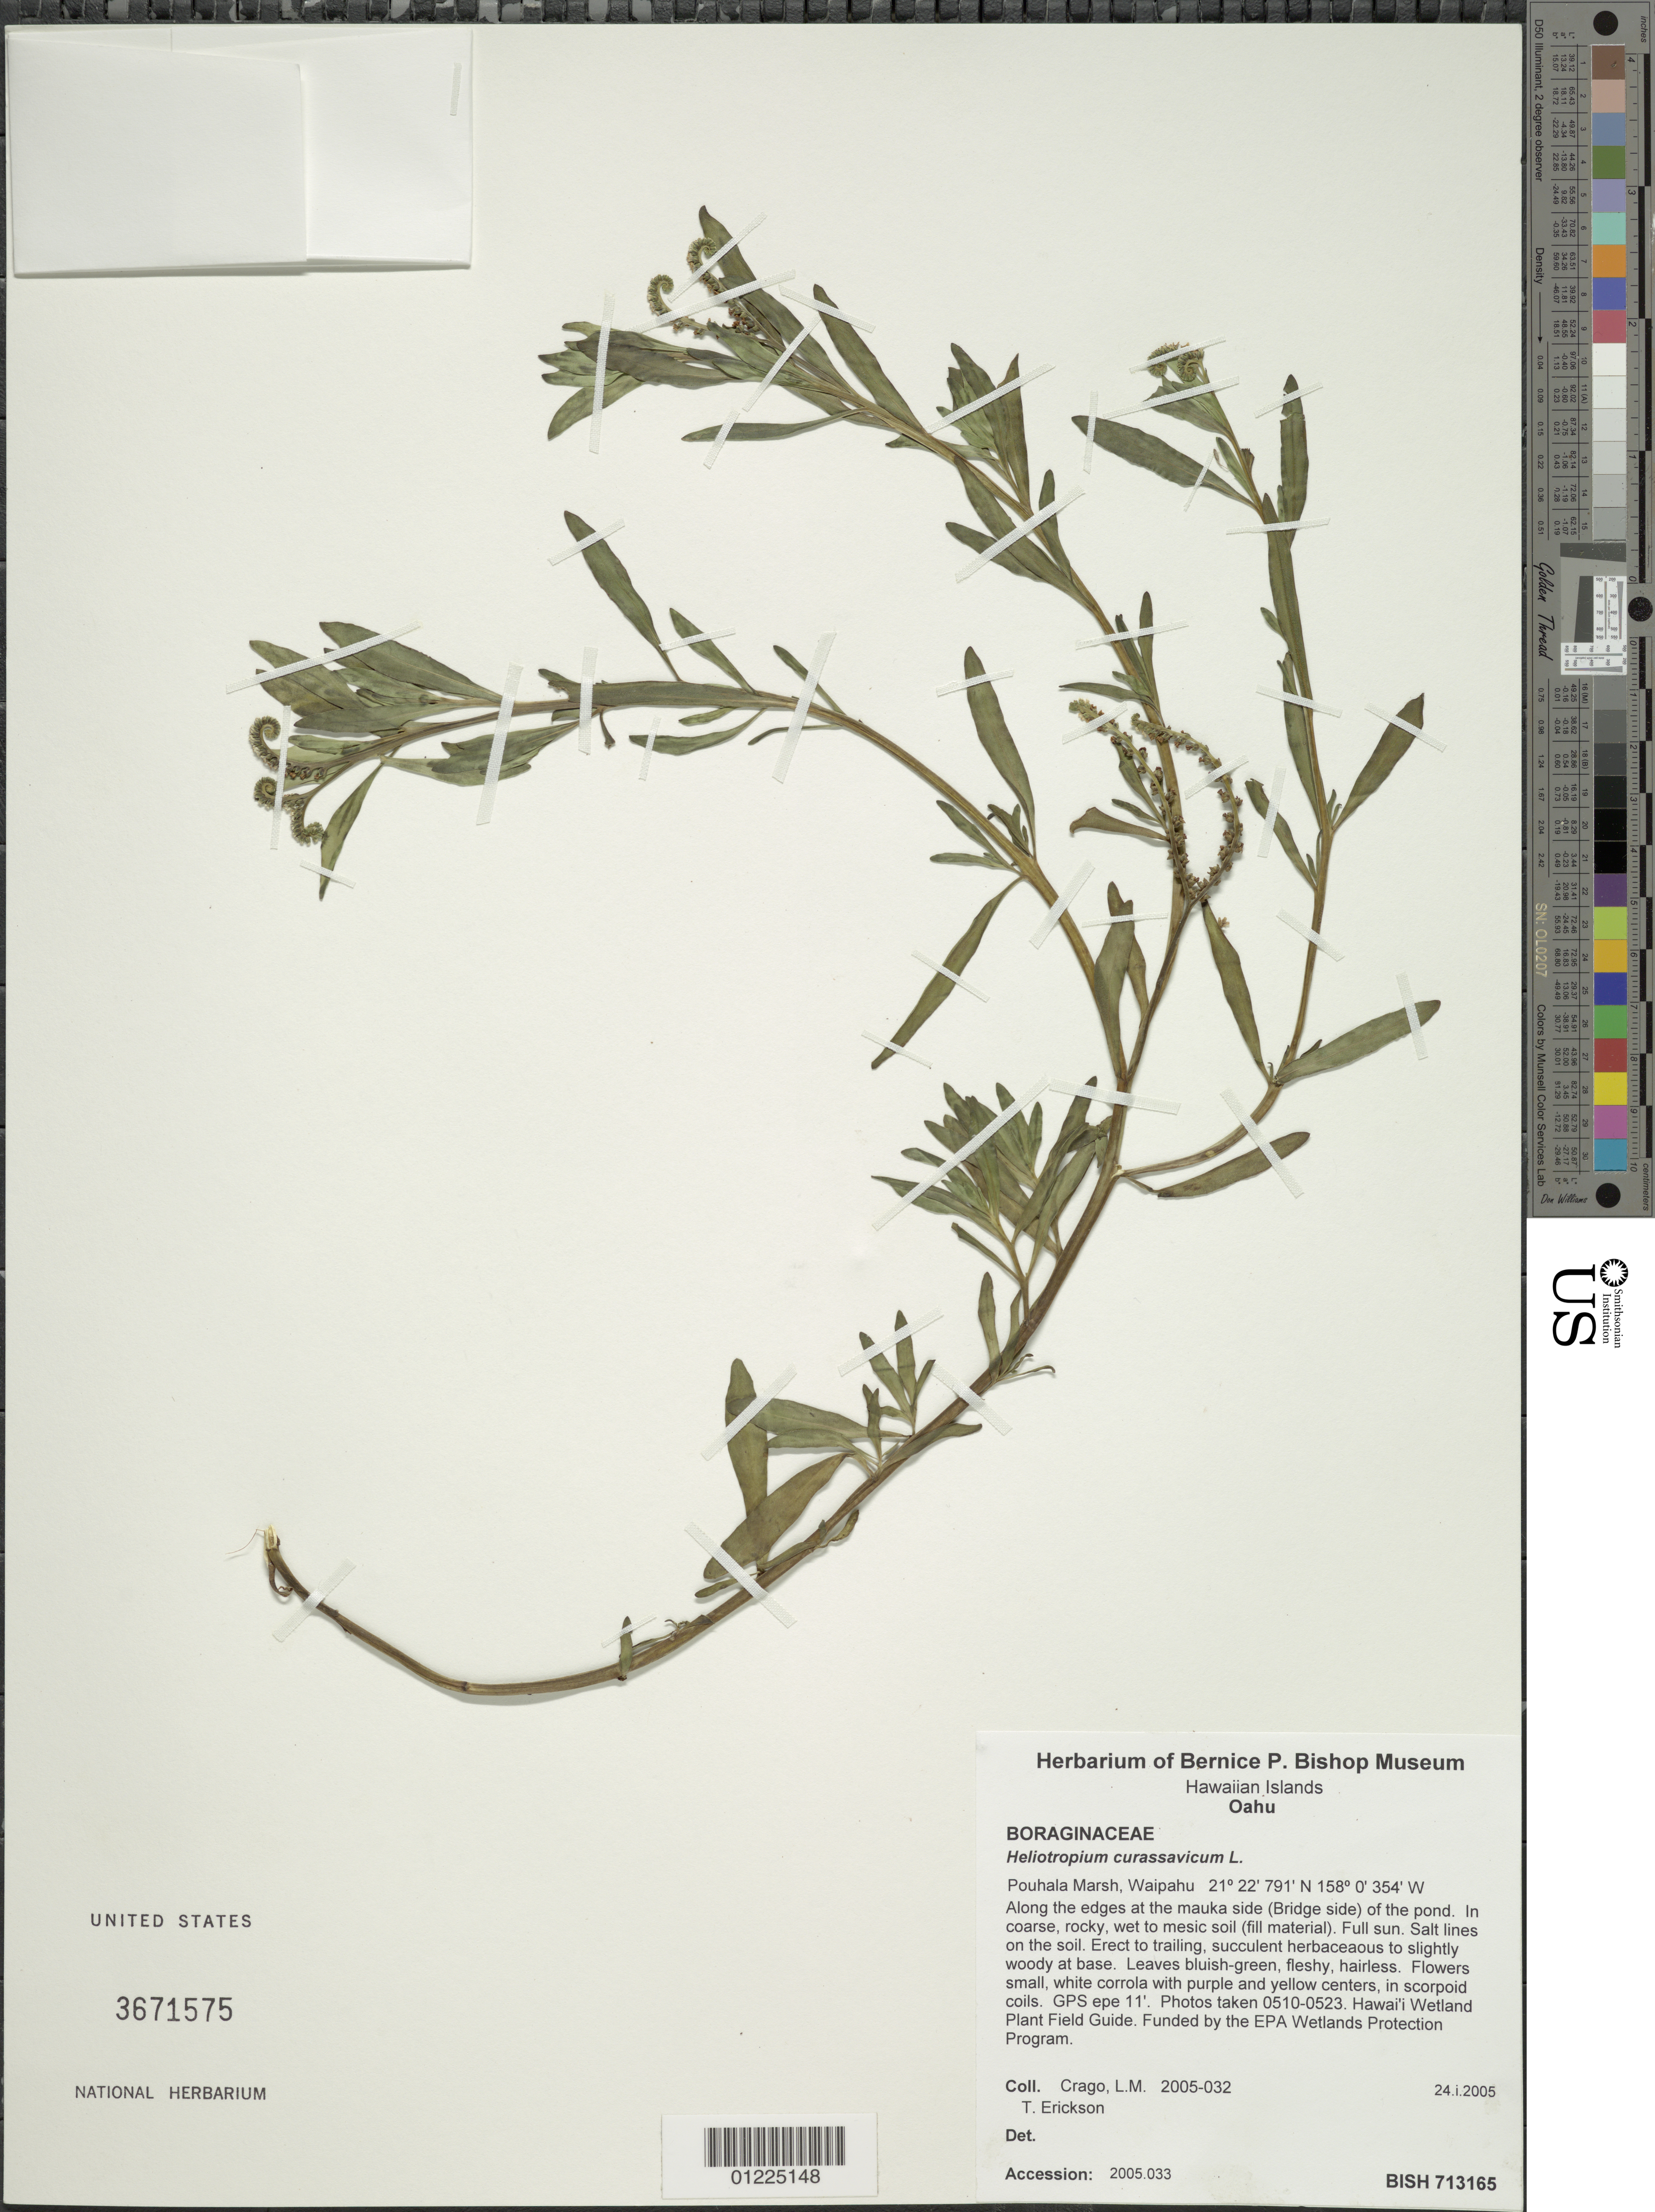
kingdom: Plantae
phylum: Tracheophyta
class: Magnoliopsida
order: Boraginales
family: Heliotropiaceae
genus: Heliotropium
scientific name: Heliotropium curassavicum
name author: L.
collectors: L. Crago & T. Erickson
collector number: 2005-032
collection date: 2005-01-24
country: United States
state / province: Hawaii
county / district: Honolulu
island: Oahu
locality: Pouhala Marsh, Waipahu.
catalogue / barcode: US 3671575